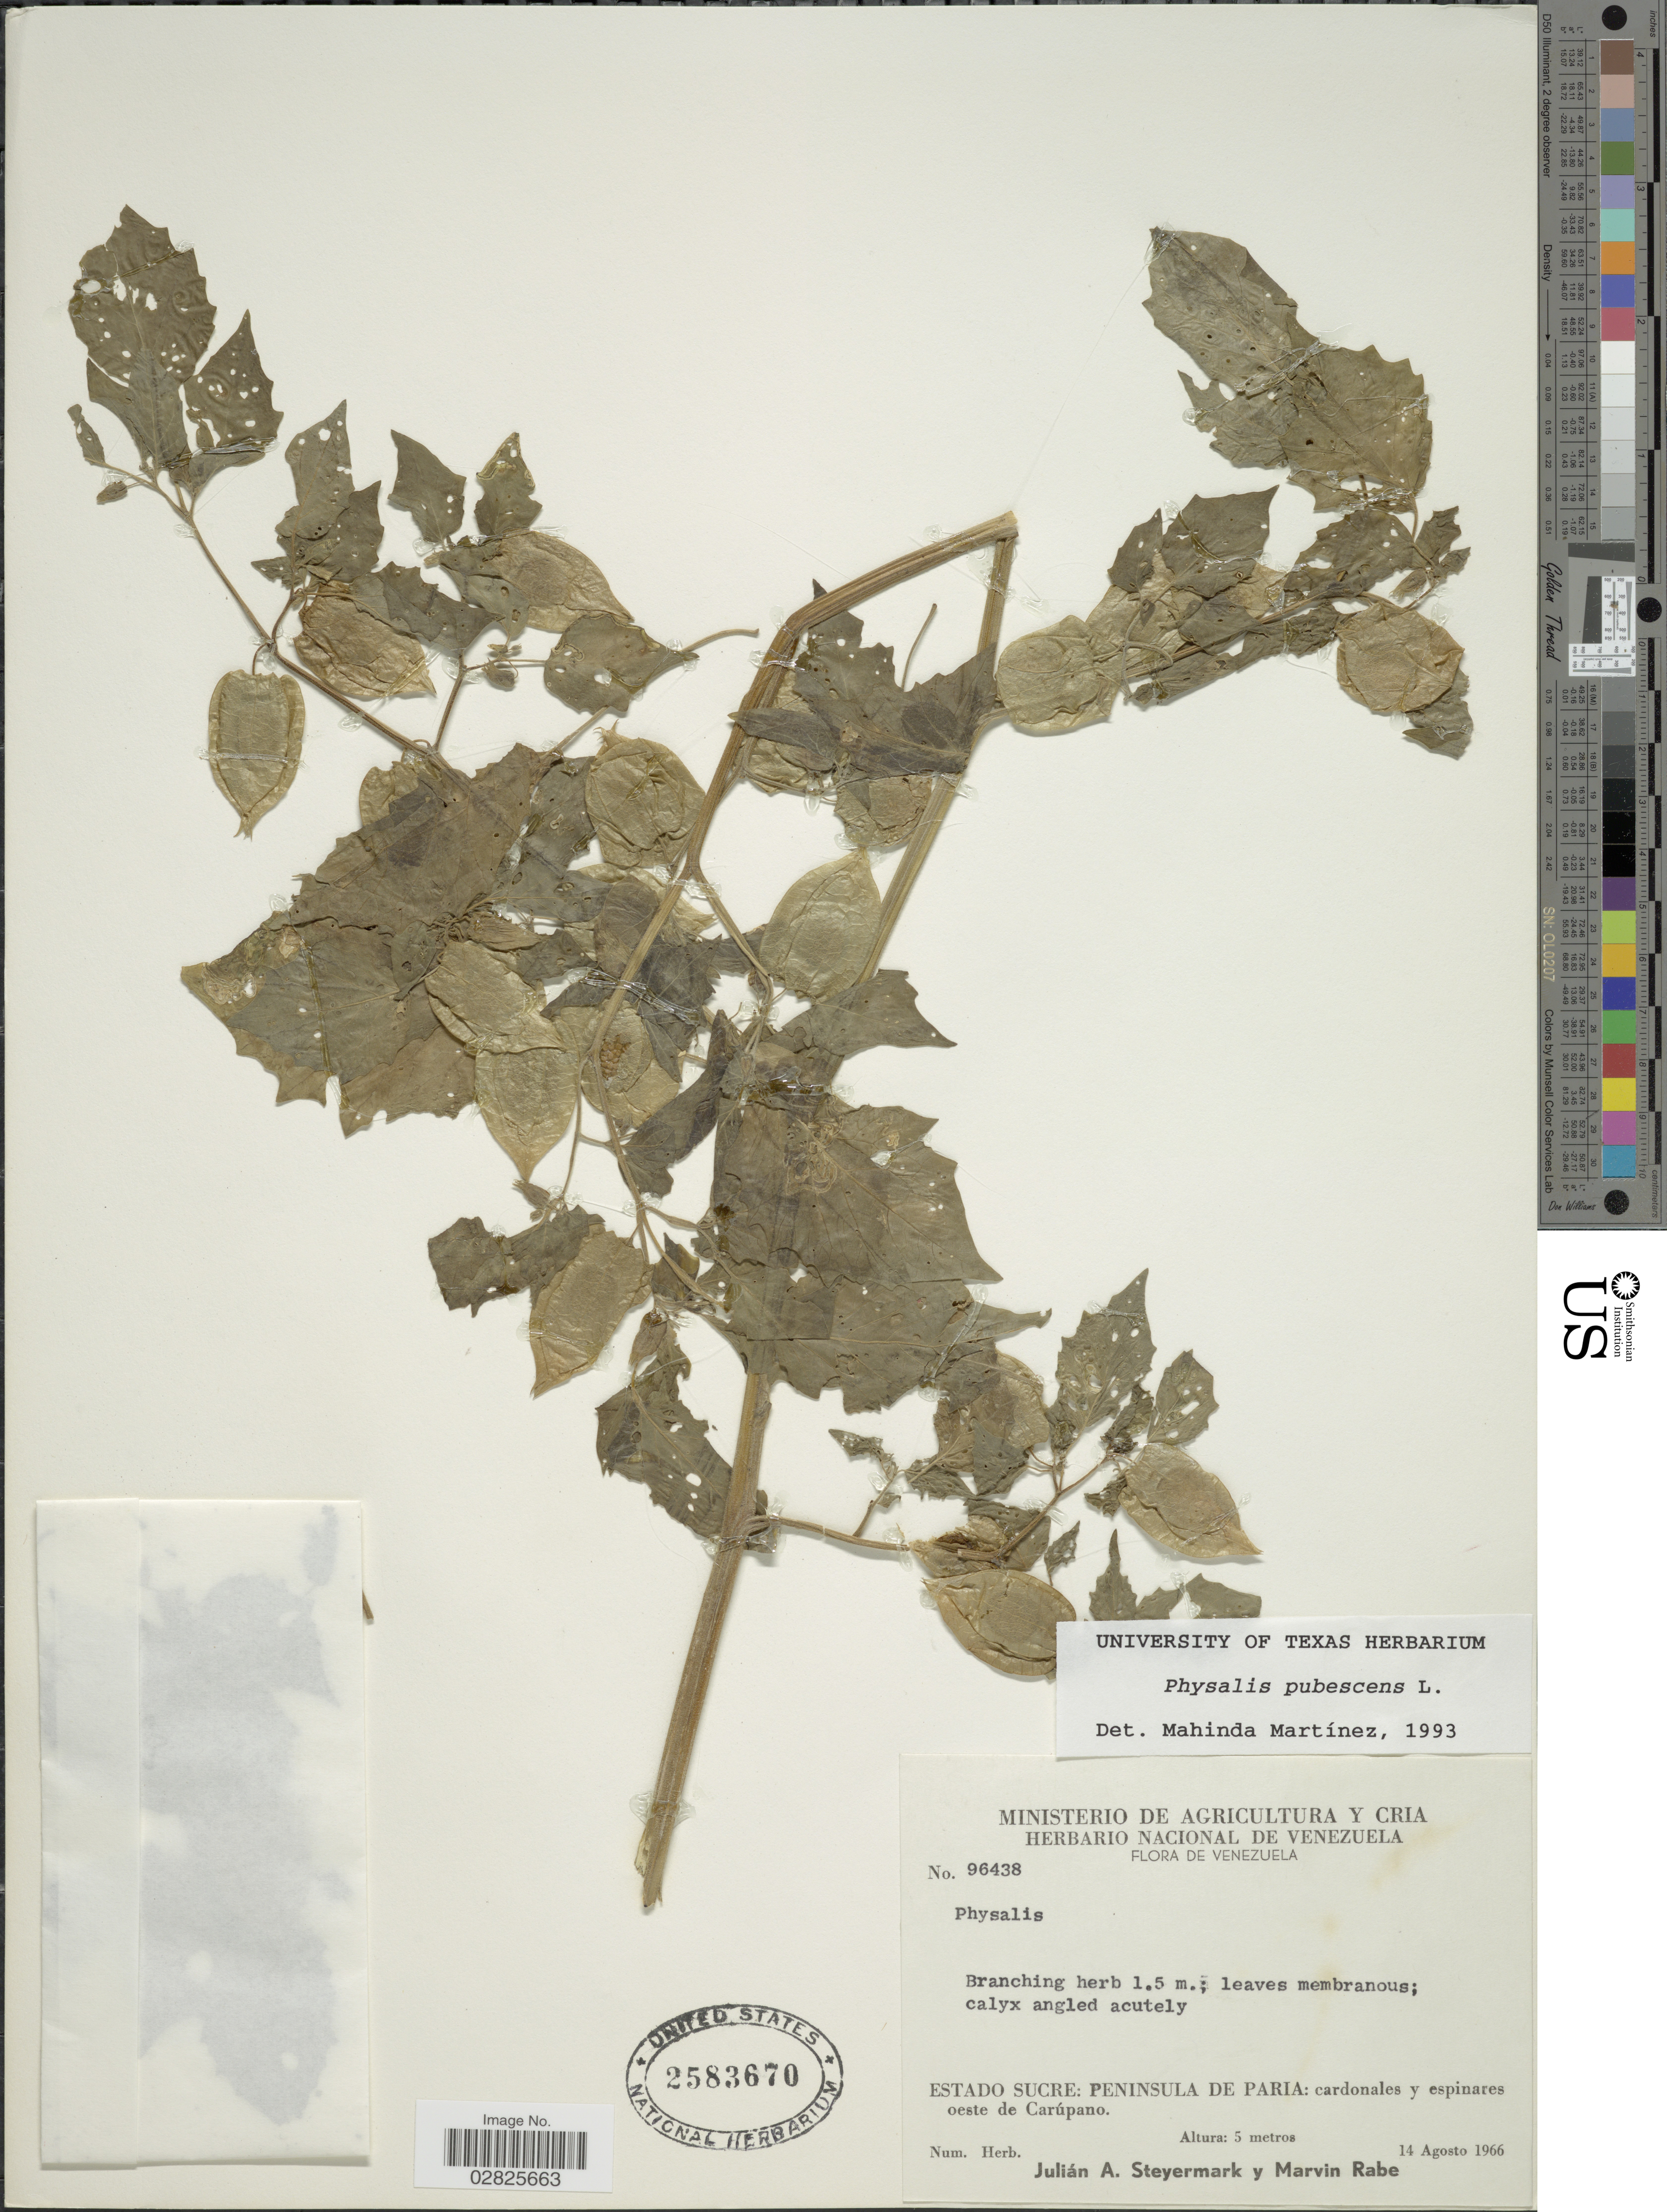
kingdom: Plantae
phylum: Tracheophyta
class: Magnoliopsida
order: Solanales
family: Solanaceae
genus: Physalis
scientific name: Physalis pubescens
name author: L.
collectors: J. Steyermark & M. Rabe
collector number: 96438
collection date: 1966-08-14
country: Venezuela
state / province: Sucre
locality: Peninsula de Paria: cardonales y espinares oeste de Carúpano.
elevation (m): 5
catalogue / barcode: US 2583670